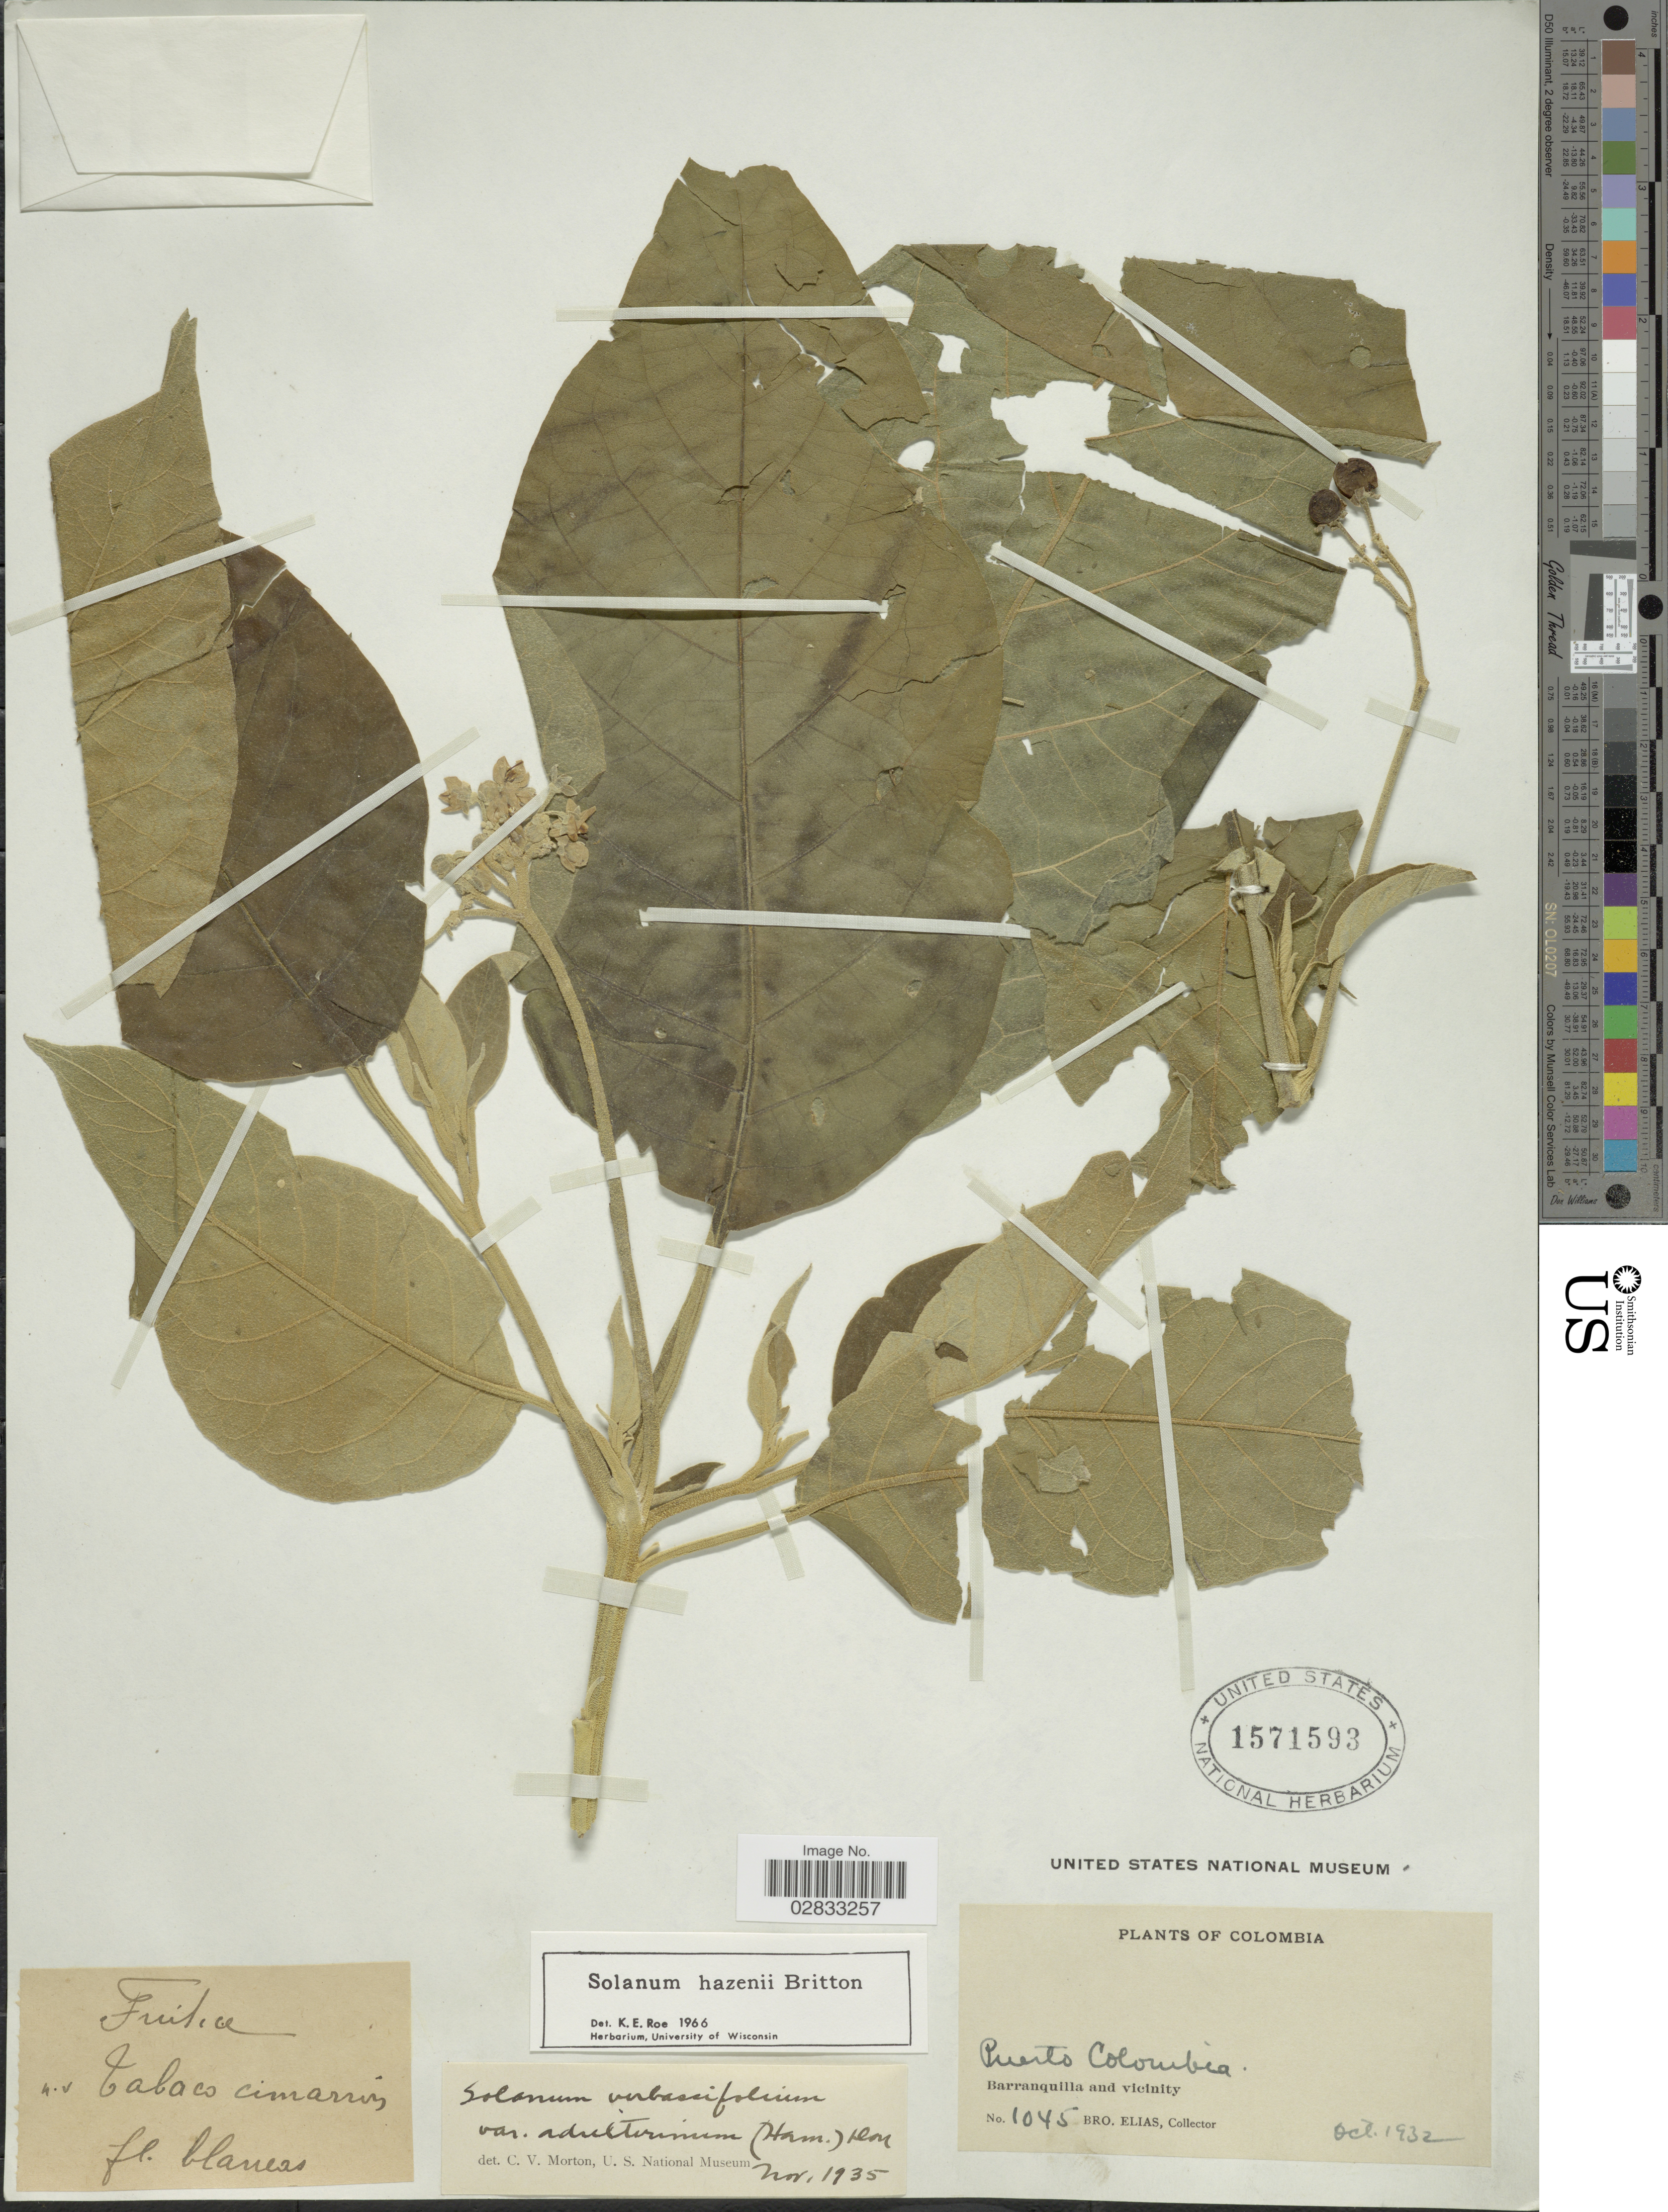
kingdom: Plantae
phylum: Tracheophyta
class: Magnoliopsida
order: Solanales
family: Solanaceae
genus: Solanum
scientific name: Solanum hazenii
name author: Britton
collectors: Bro. Elias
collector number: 1045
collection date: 1932-10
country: Colombia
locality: Puerto Colombia, Barranquilla and vicinity.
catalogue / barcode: US 1571593